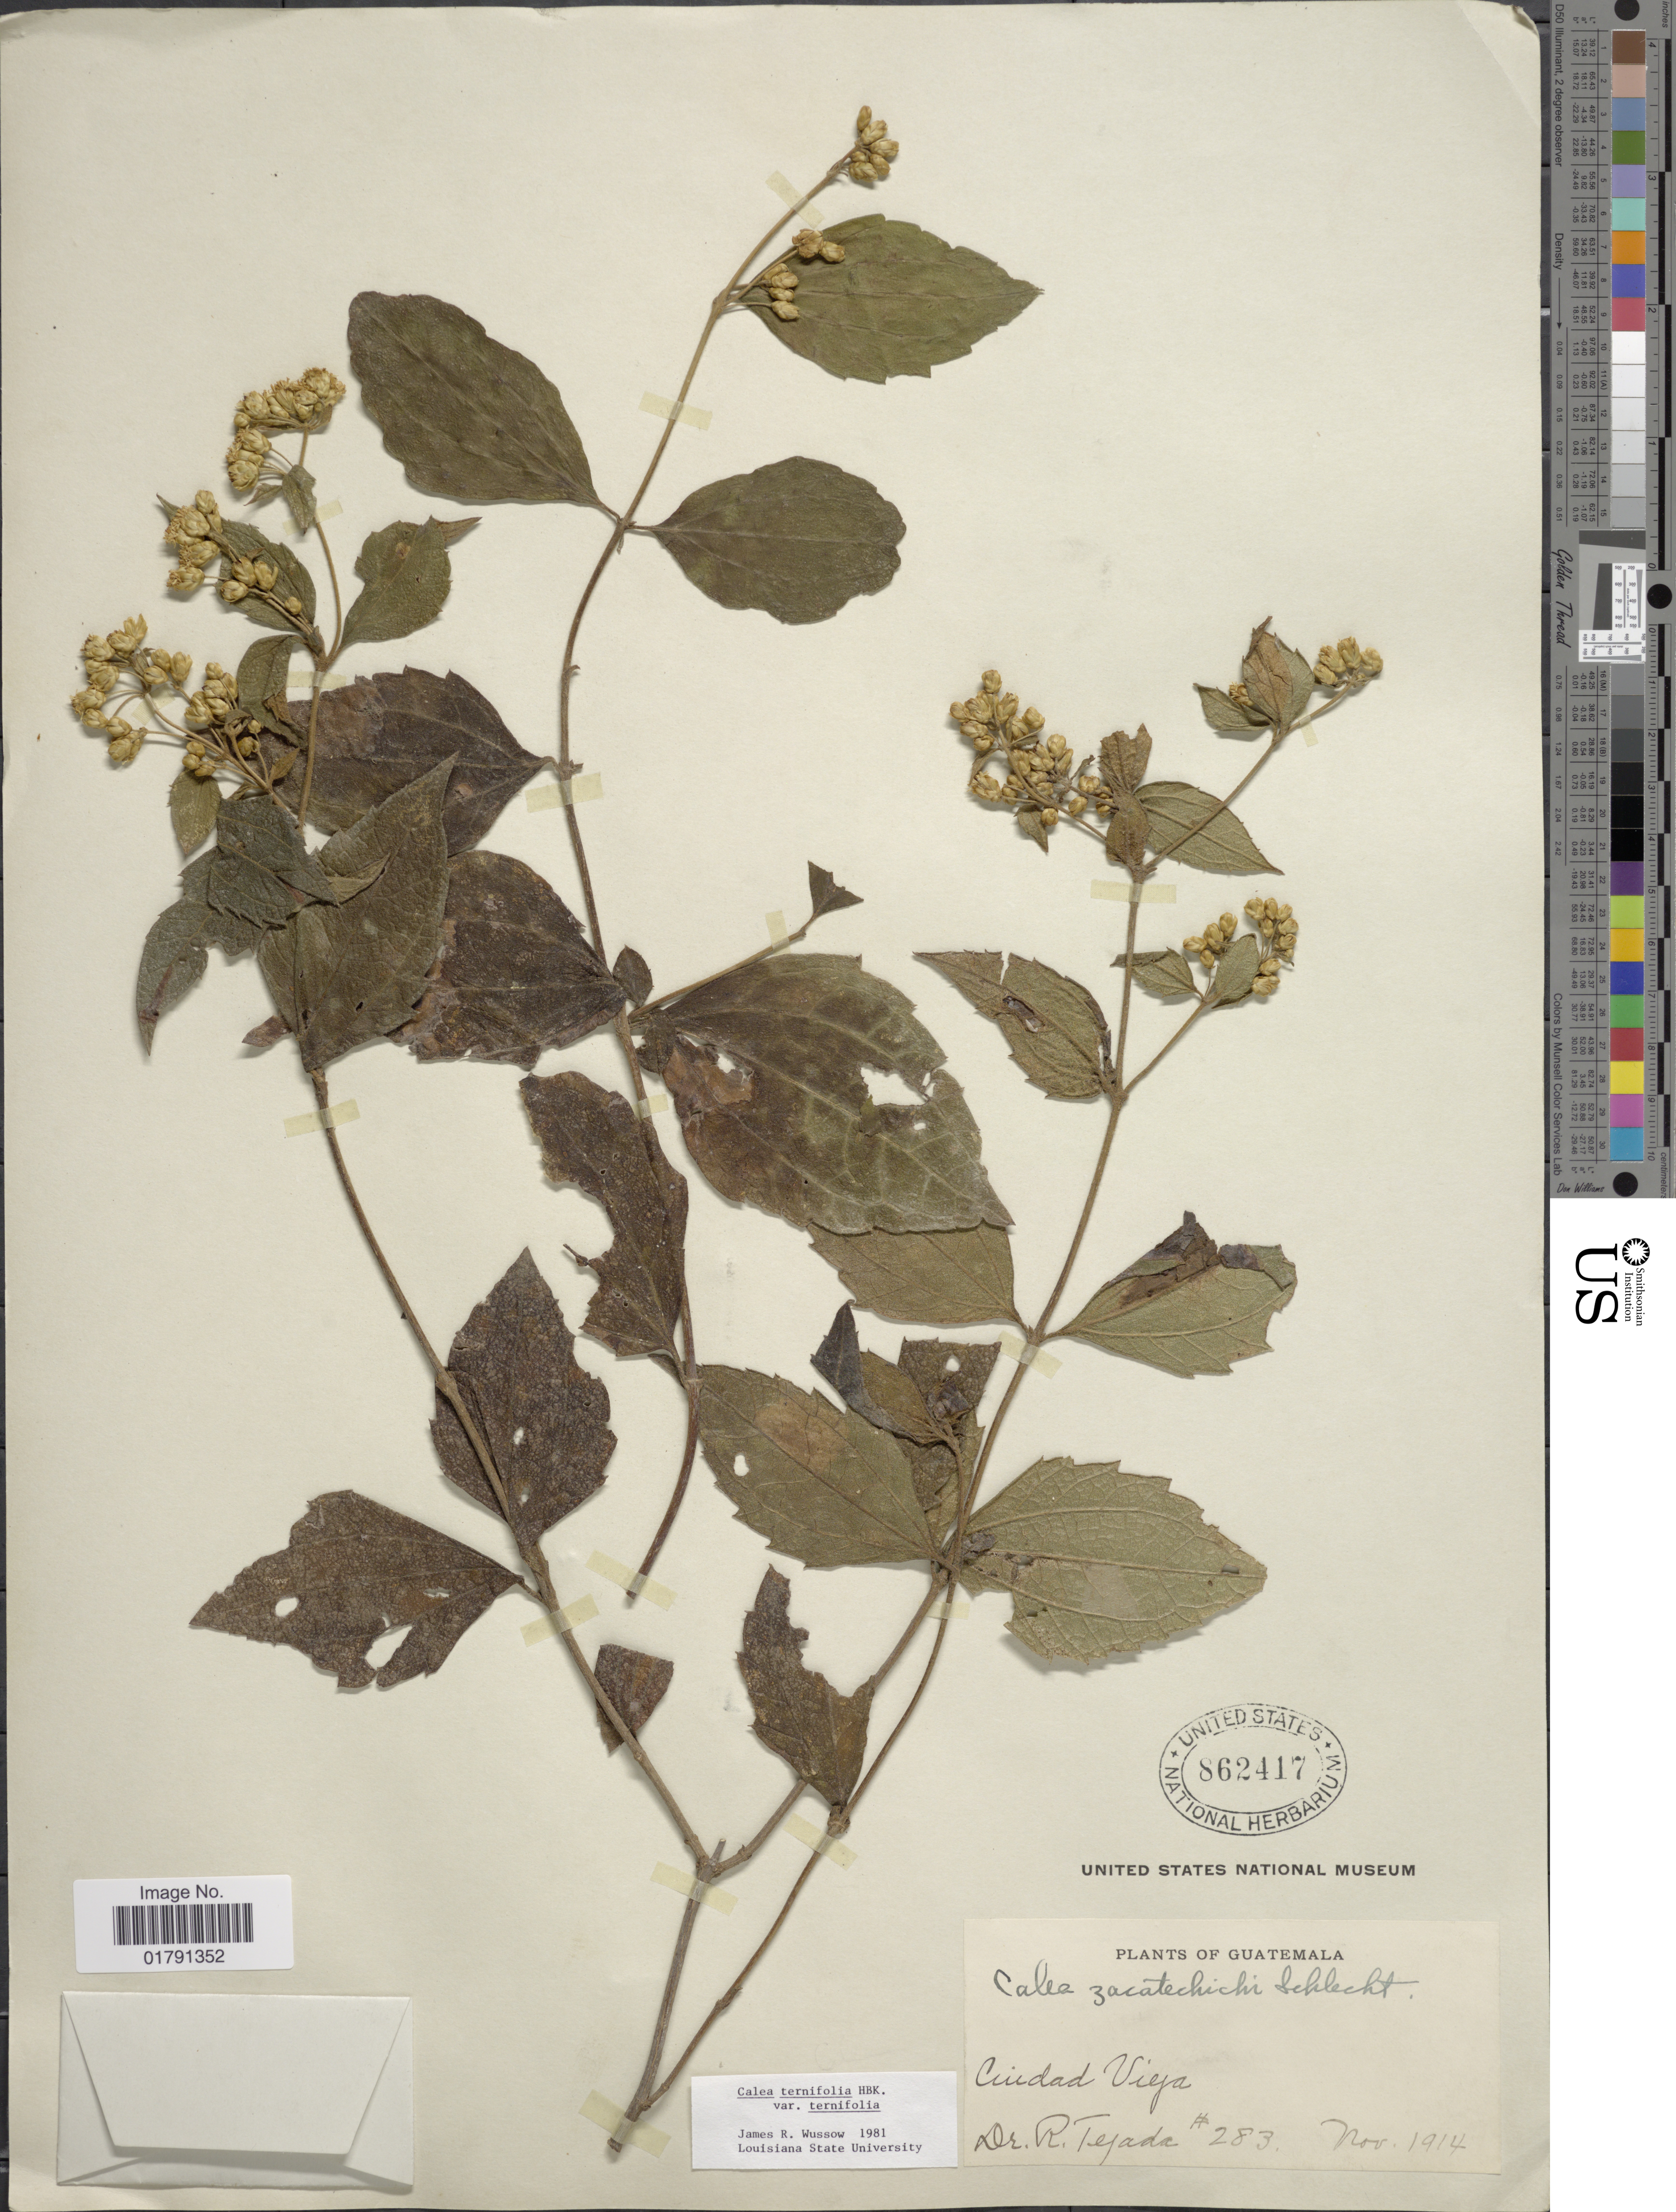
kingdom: Plantae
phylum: Tracheophyta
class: Magnoliopsida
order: Asterales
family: Asteraceae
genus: Calea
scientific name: Calea ternifolia var. ternifolia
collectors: R. Tejada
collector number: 283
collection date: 1914-11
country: Guatemala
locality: Ciudad Vieja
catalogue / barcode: US 862417